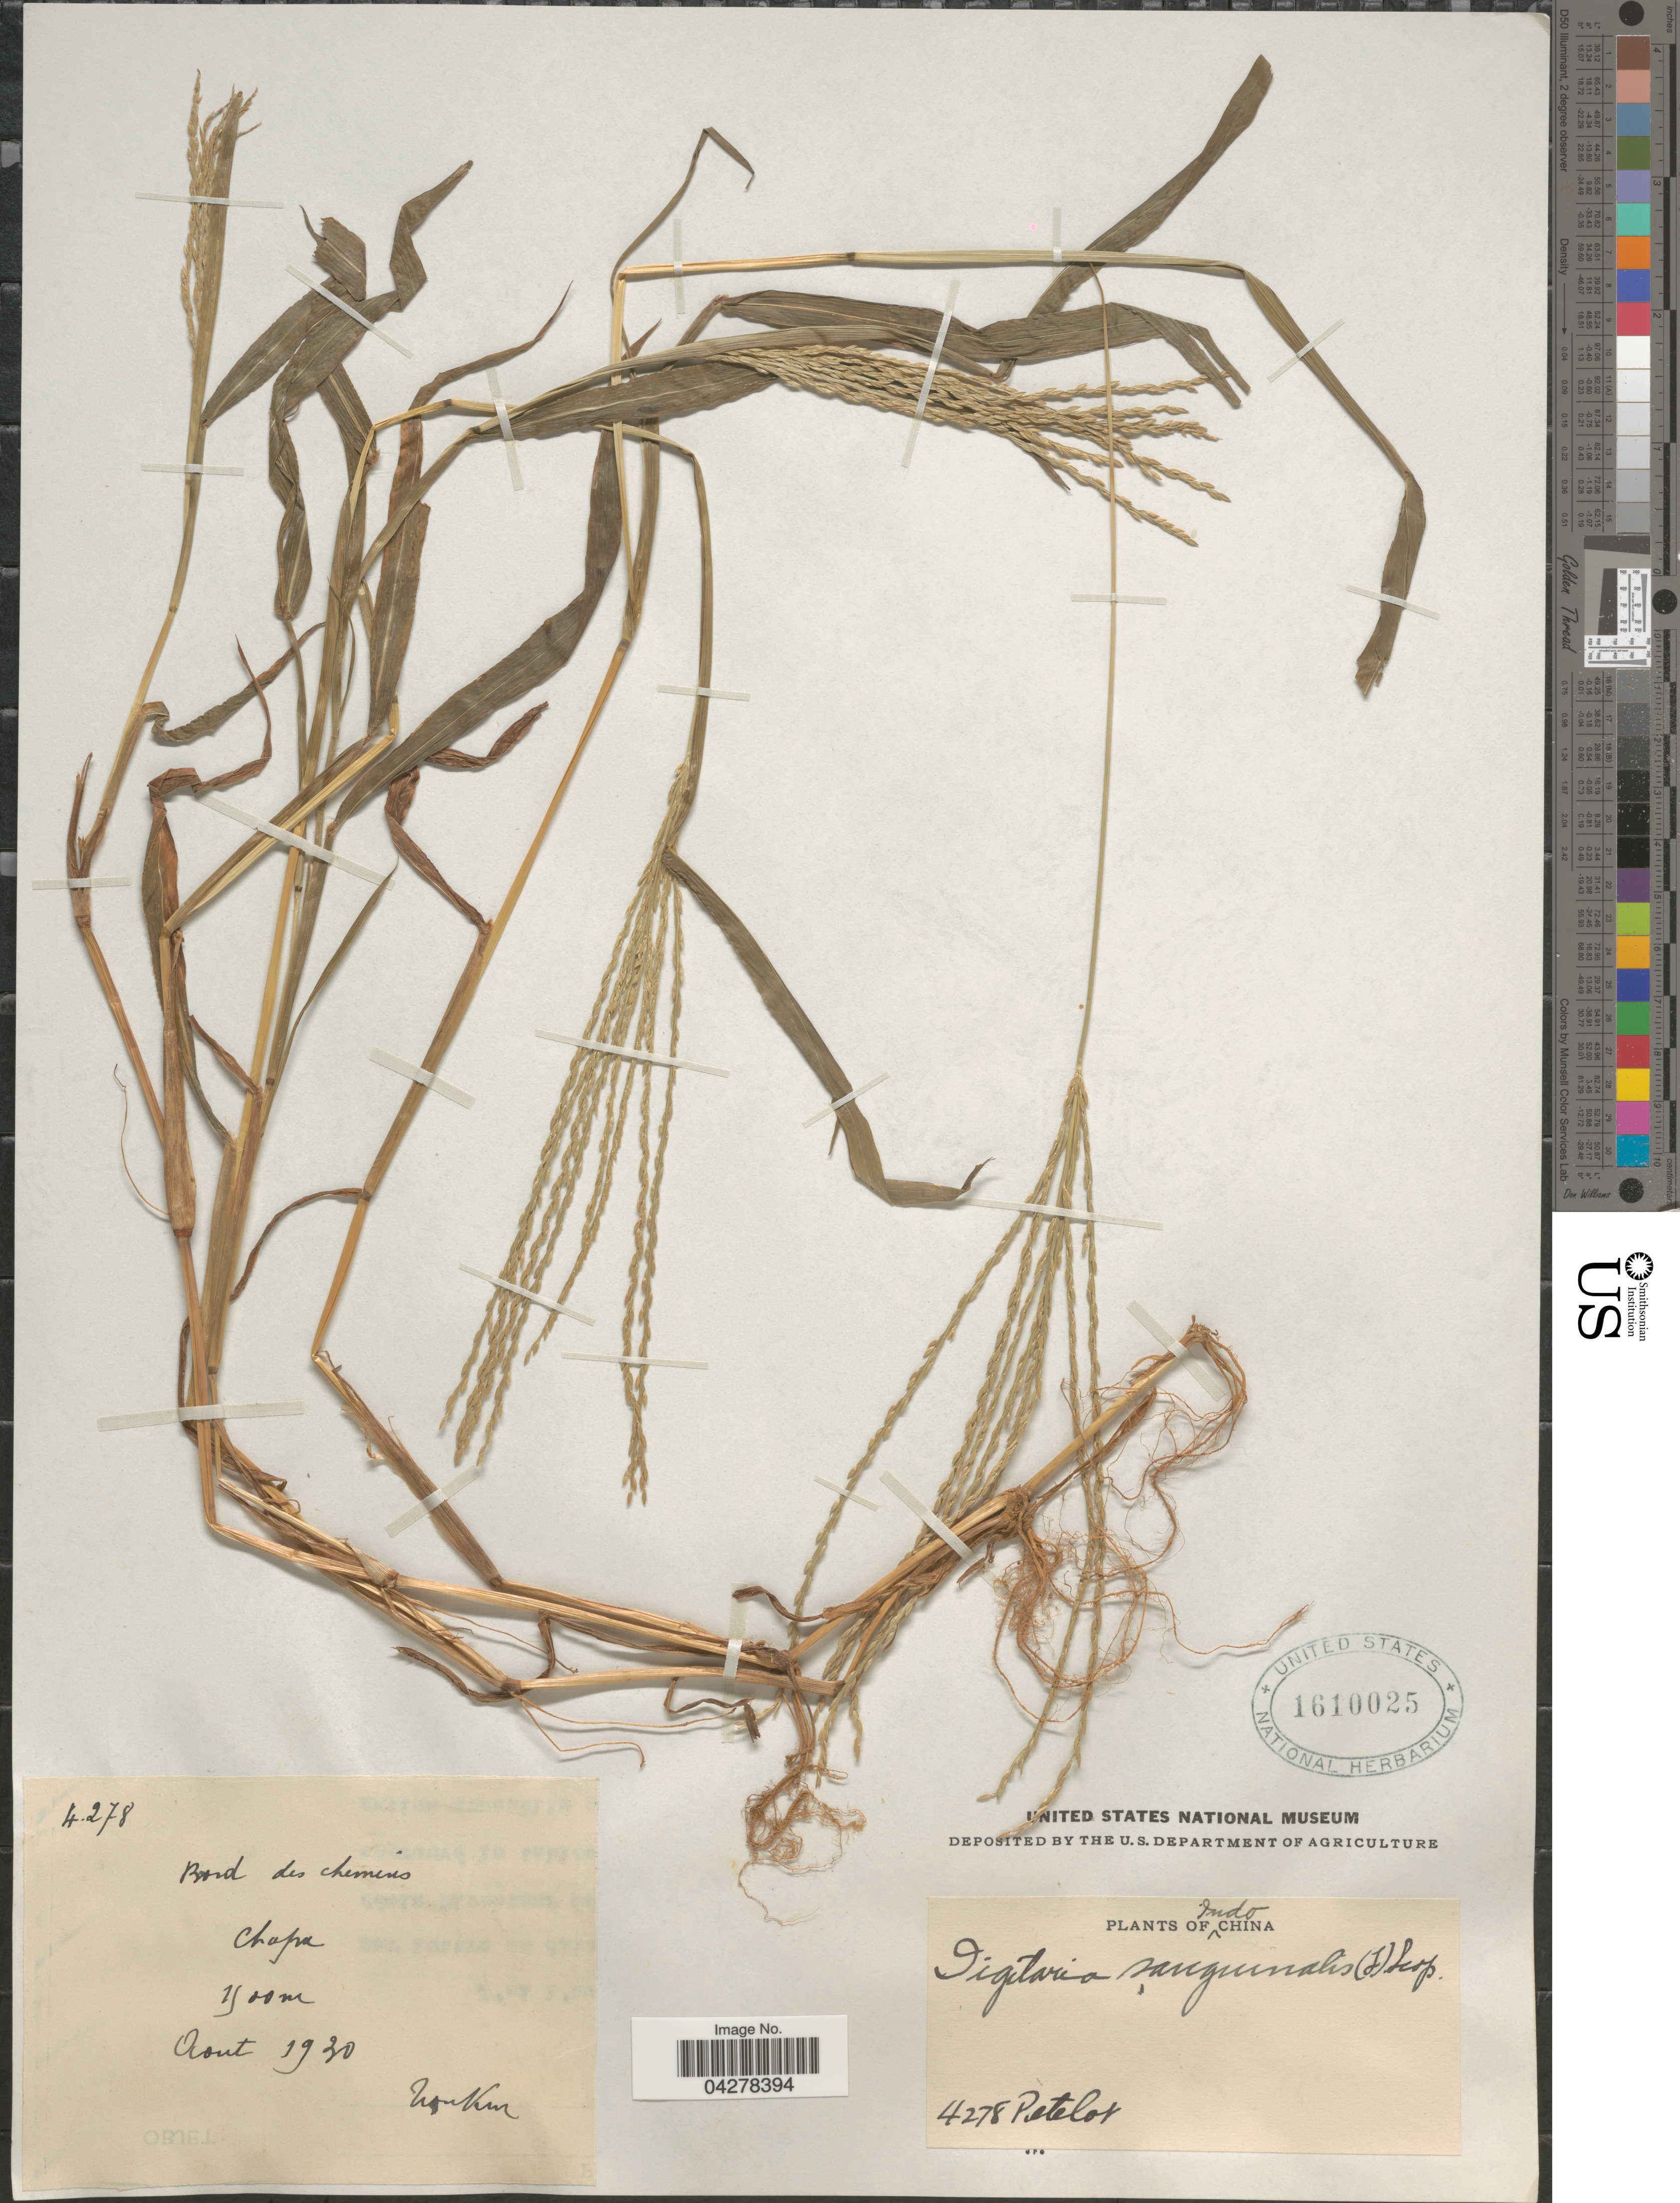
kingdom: Plantae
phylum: Tracheophyta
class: Liliopsida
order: Poales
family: Poaceae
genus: Digitaria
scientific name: Digitaria sanguinalis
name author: (L.) Scop.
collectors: Pételot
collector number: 4278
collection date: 1930-08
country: Vietnam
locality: Bord des chemins. Chapa. Tonkin. Indo china.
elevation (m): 2500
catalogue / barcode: US 1610025